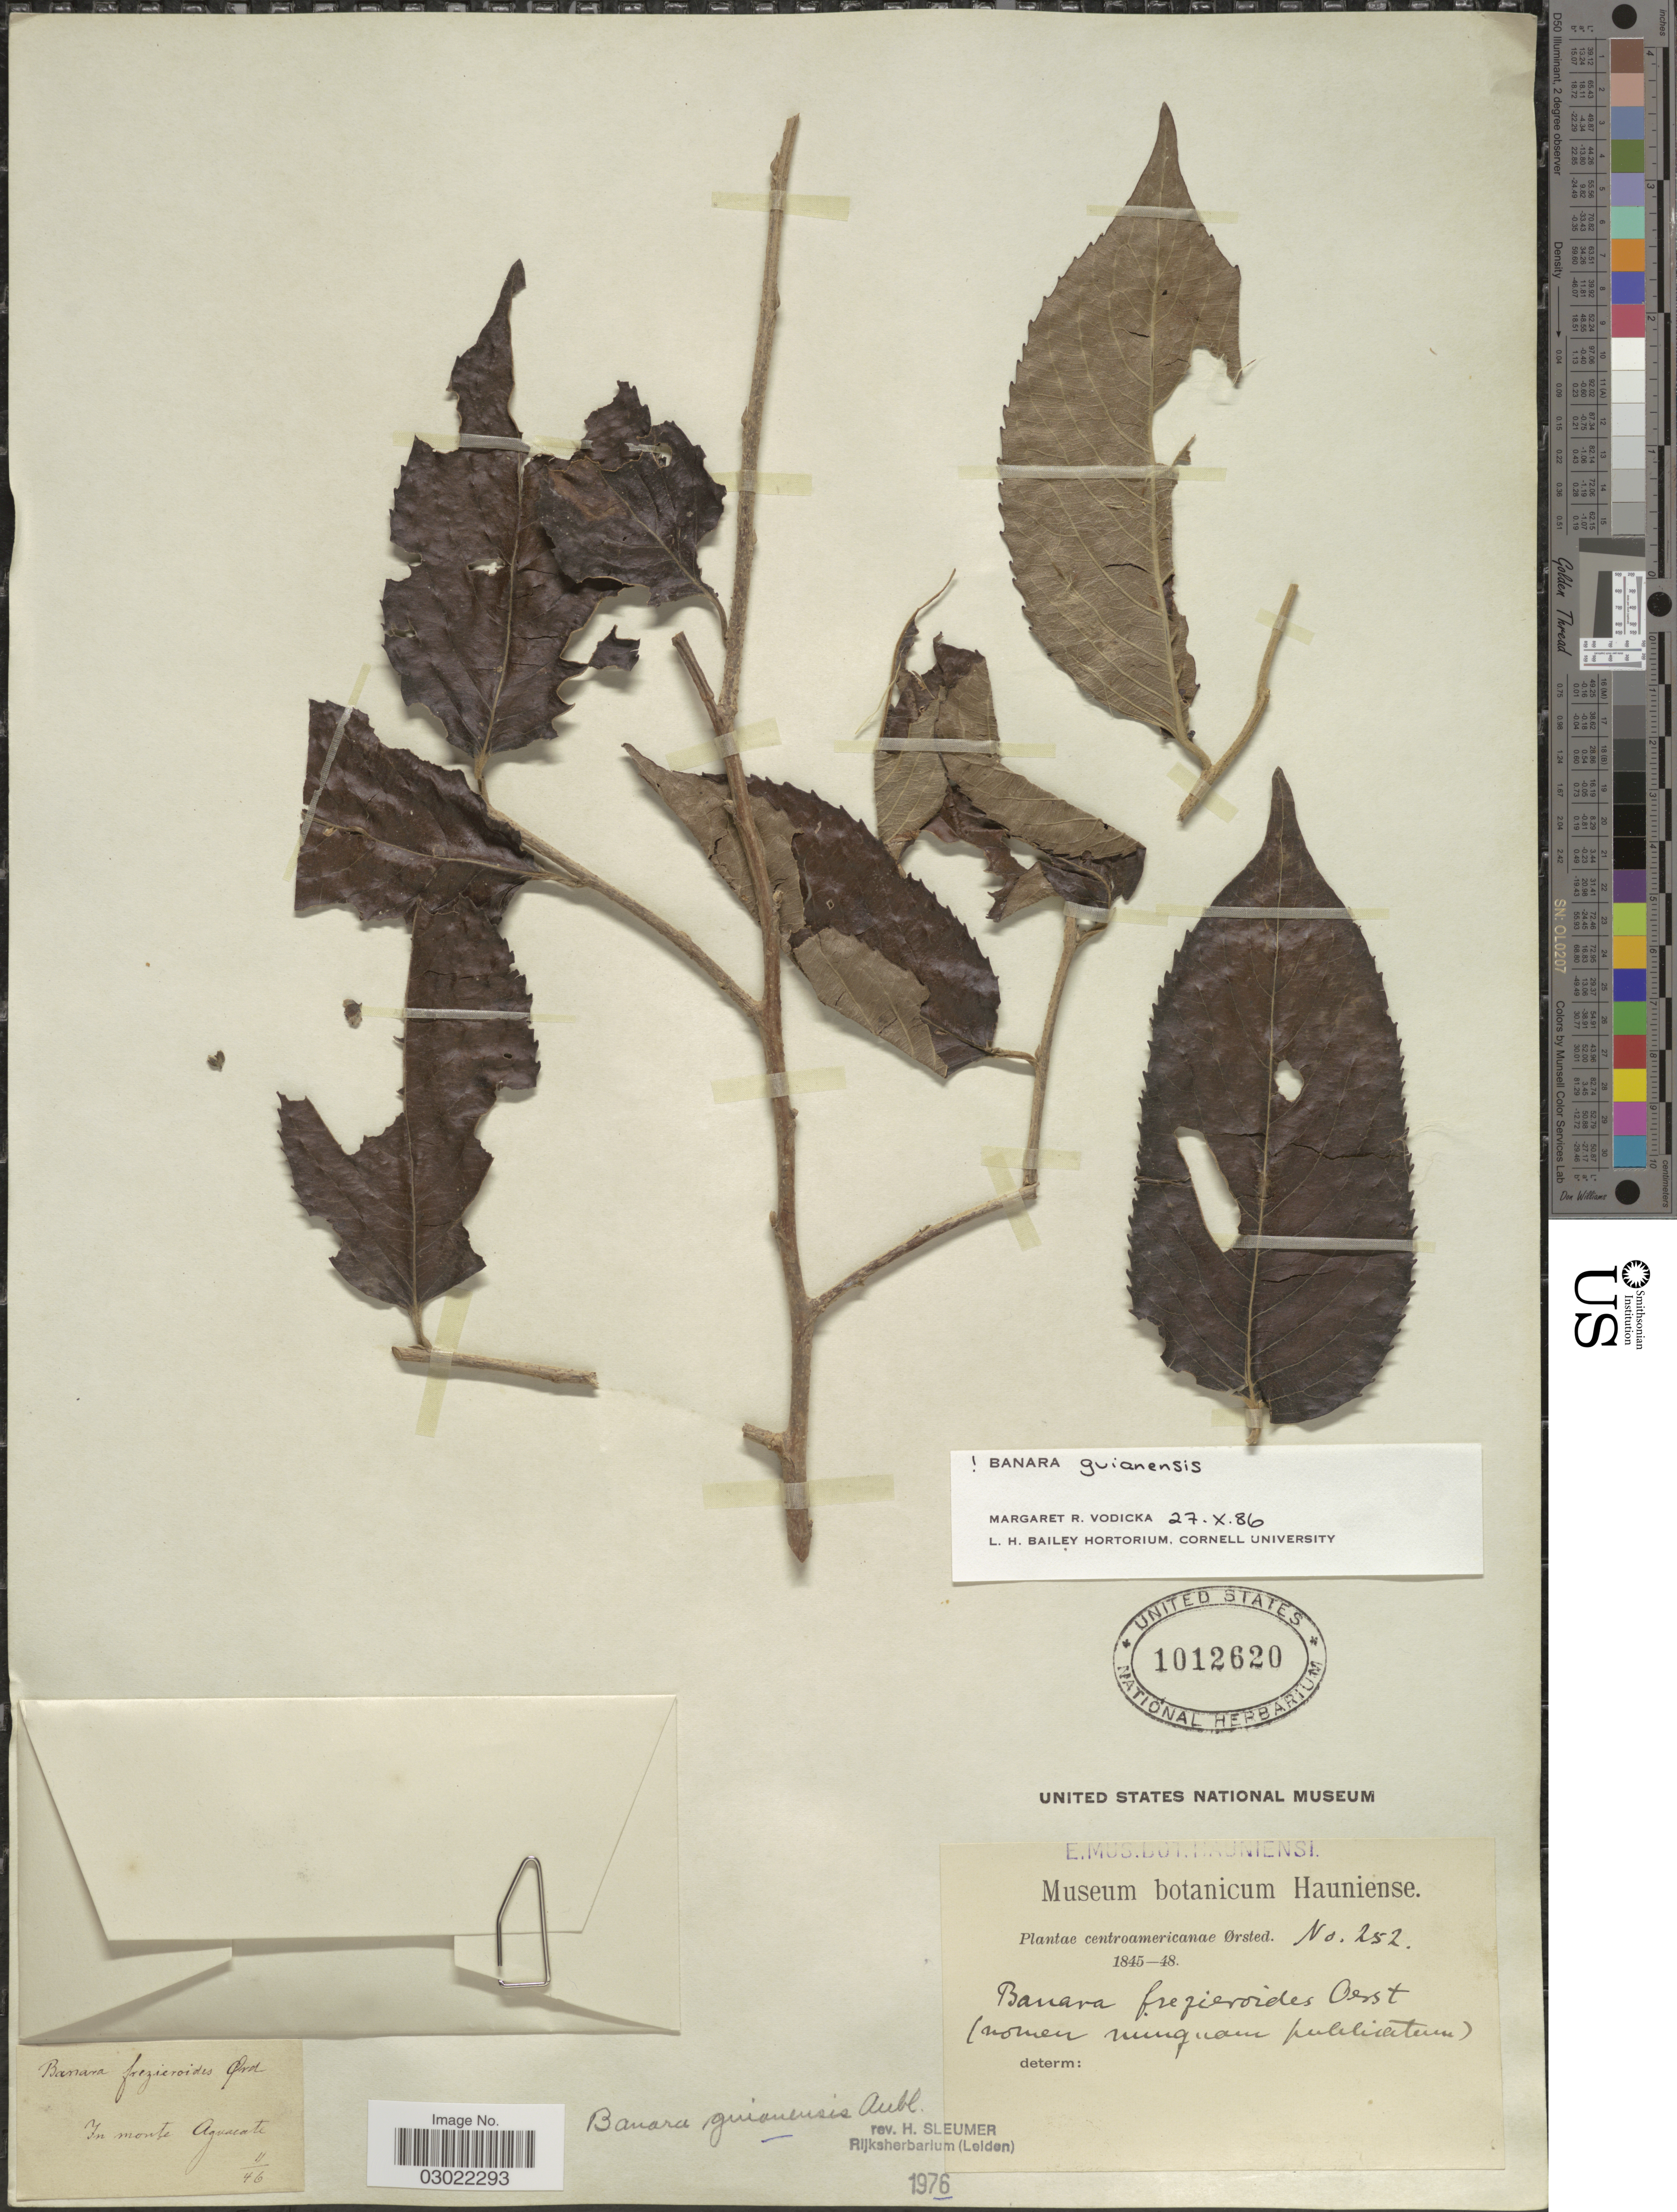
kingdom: Plantae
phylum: Tracheophyta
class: Magnoliopsida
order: Malpighiales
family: Salicaceae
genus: Banara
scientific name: Banara guianensis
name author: Aubl.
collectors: Ørsted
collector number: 252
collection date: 1845/1848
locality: Centroamericanae.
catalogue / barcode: US 1012620